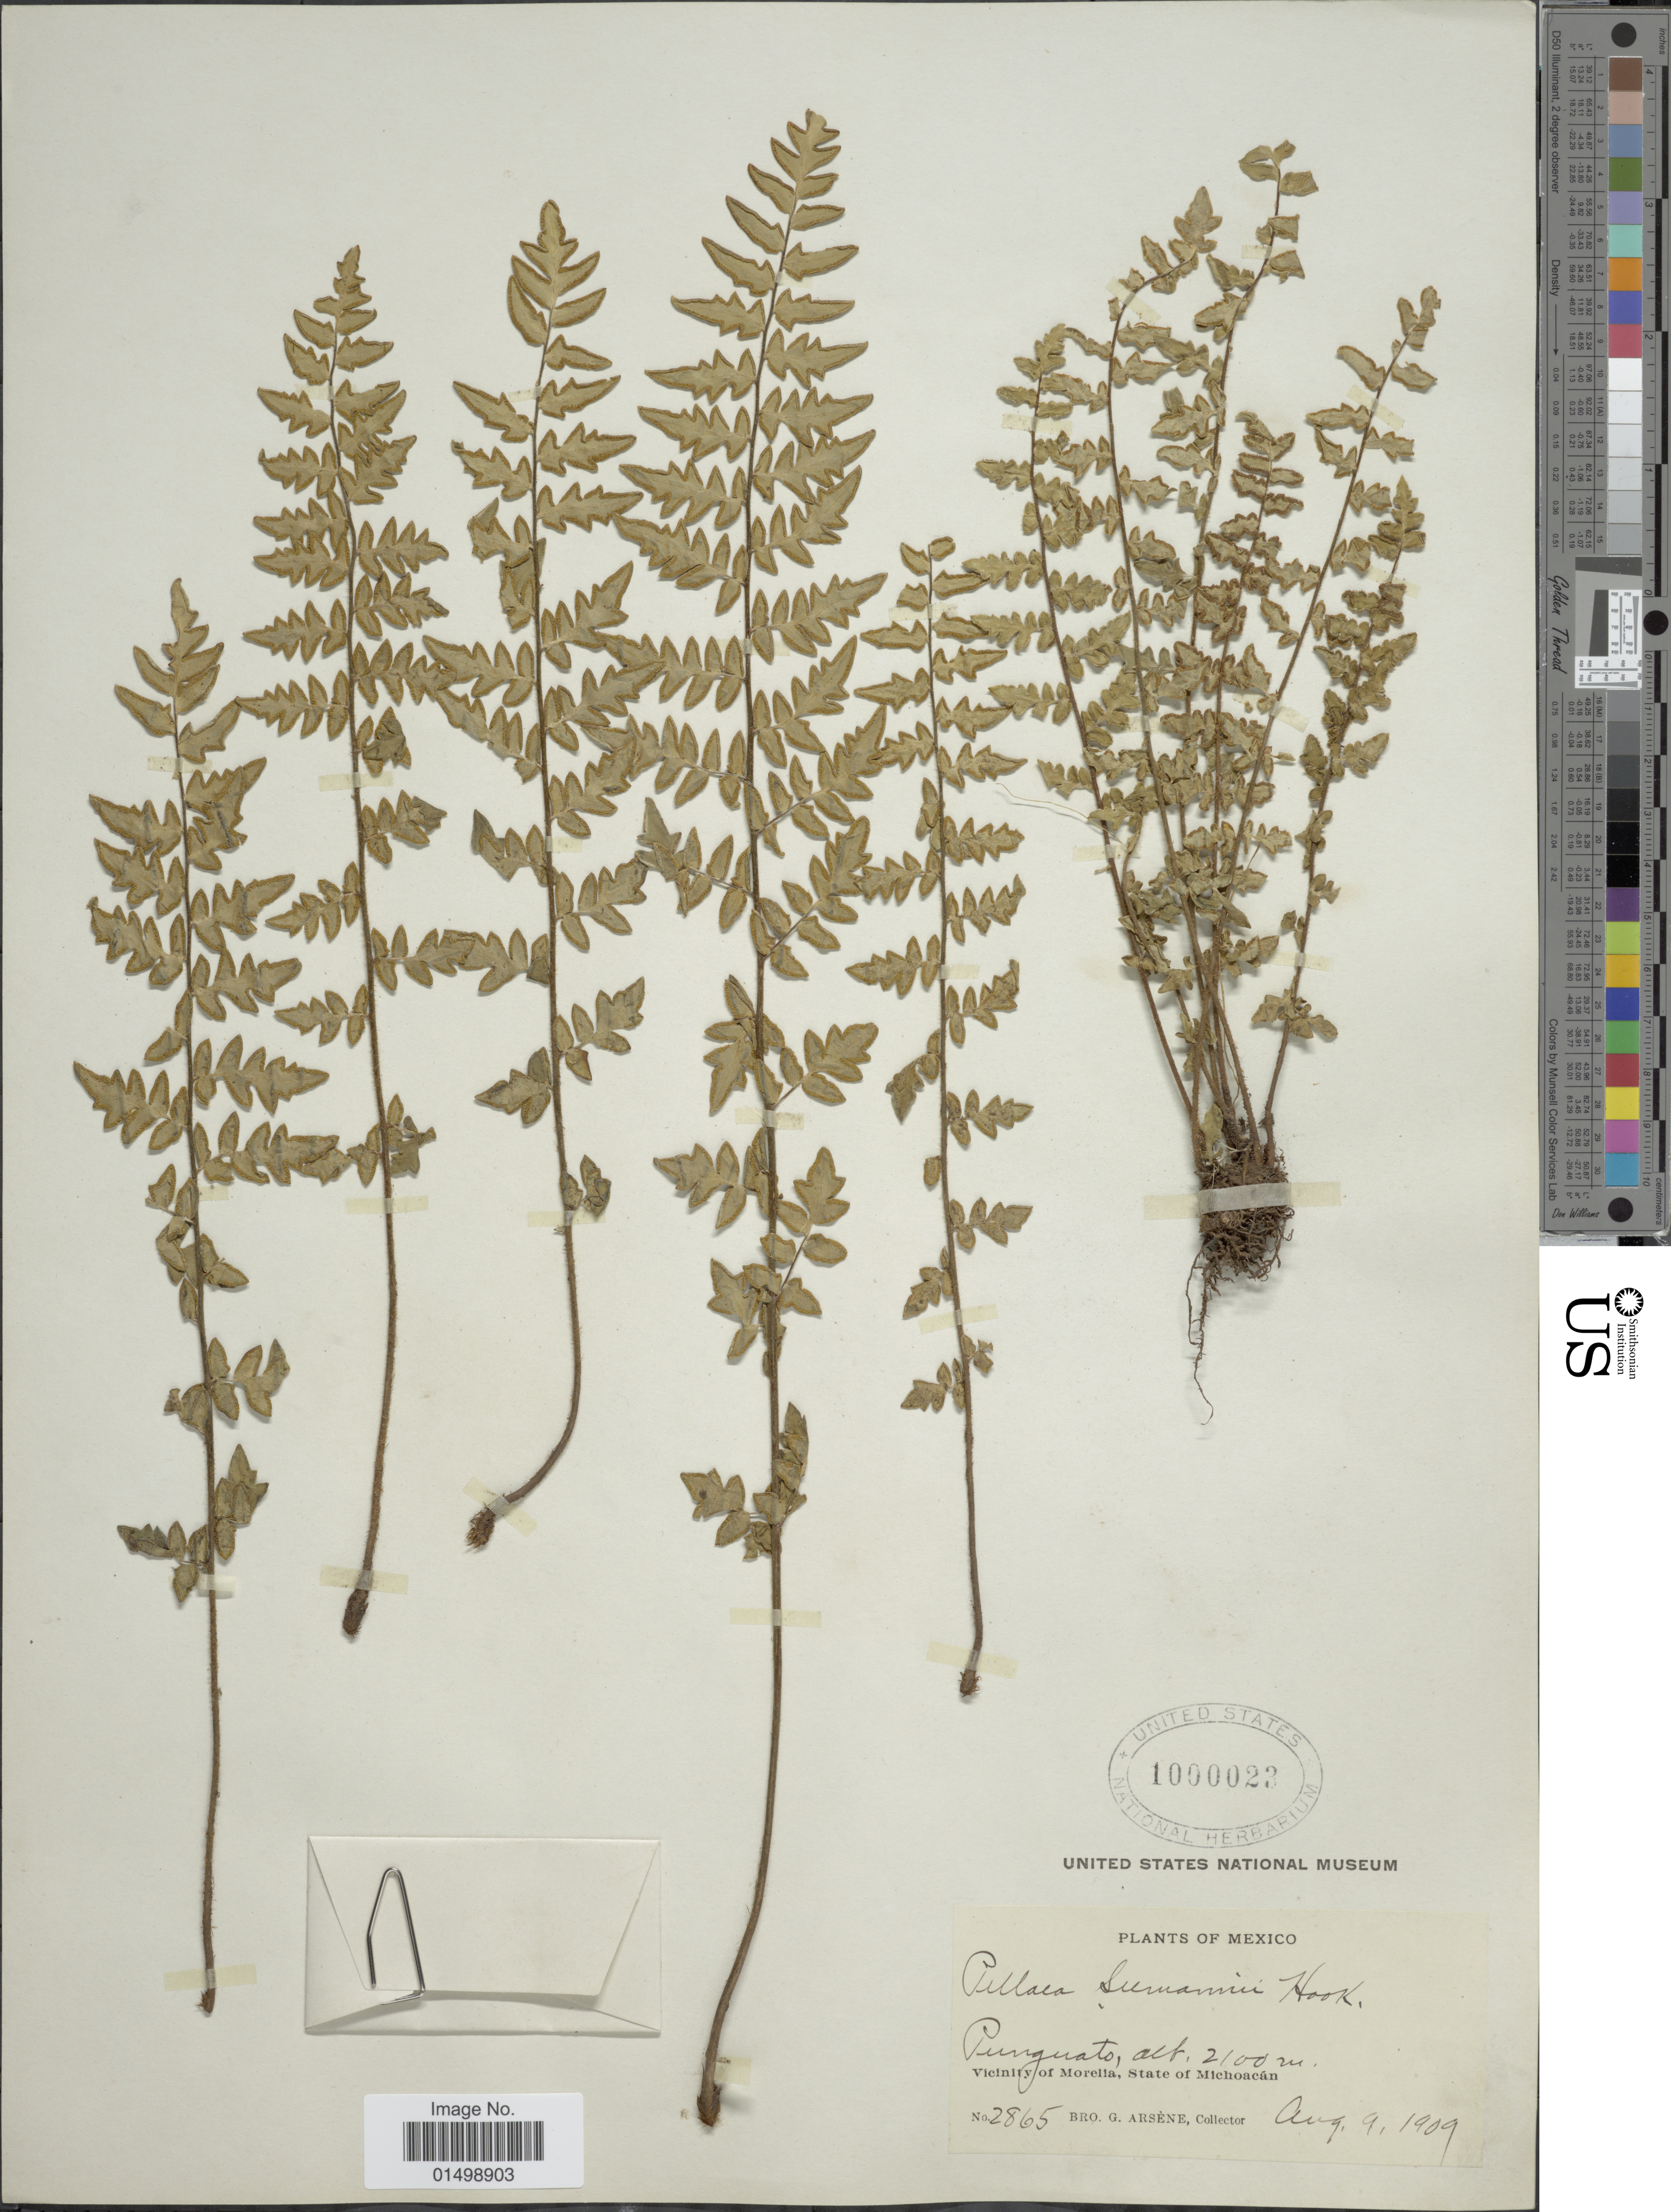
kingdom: Plantae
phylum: Tracheophyta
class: Polypodiopsida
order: Polypodiales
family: Pteridaceae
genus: Cheilanthes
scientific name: Cheilanthes lozanii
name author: (Maxon) R.M. Tryon & A.F. Tryon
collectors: Bro. G. Arsène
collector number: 2865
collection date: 1909-08-09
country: Mexico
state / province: Michoacán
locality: Vicinity of Morelia, Punguato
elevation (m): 2100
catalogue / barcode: US 1000023